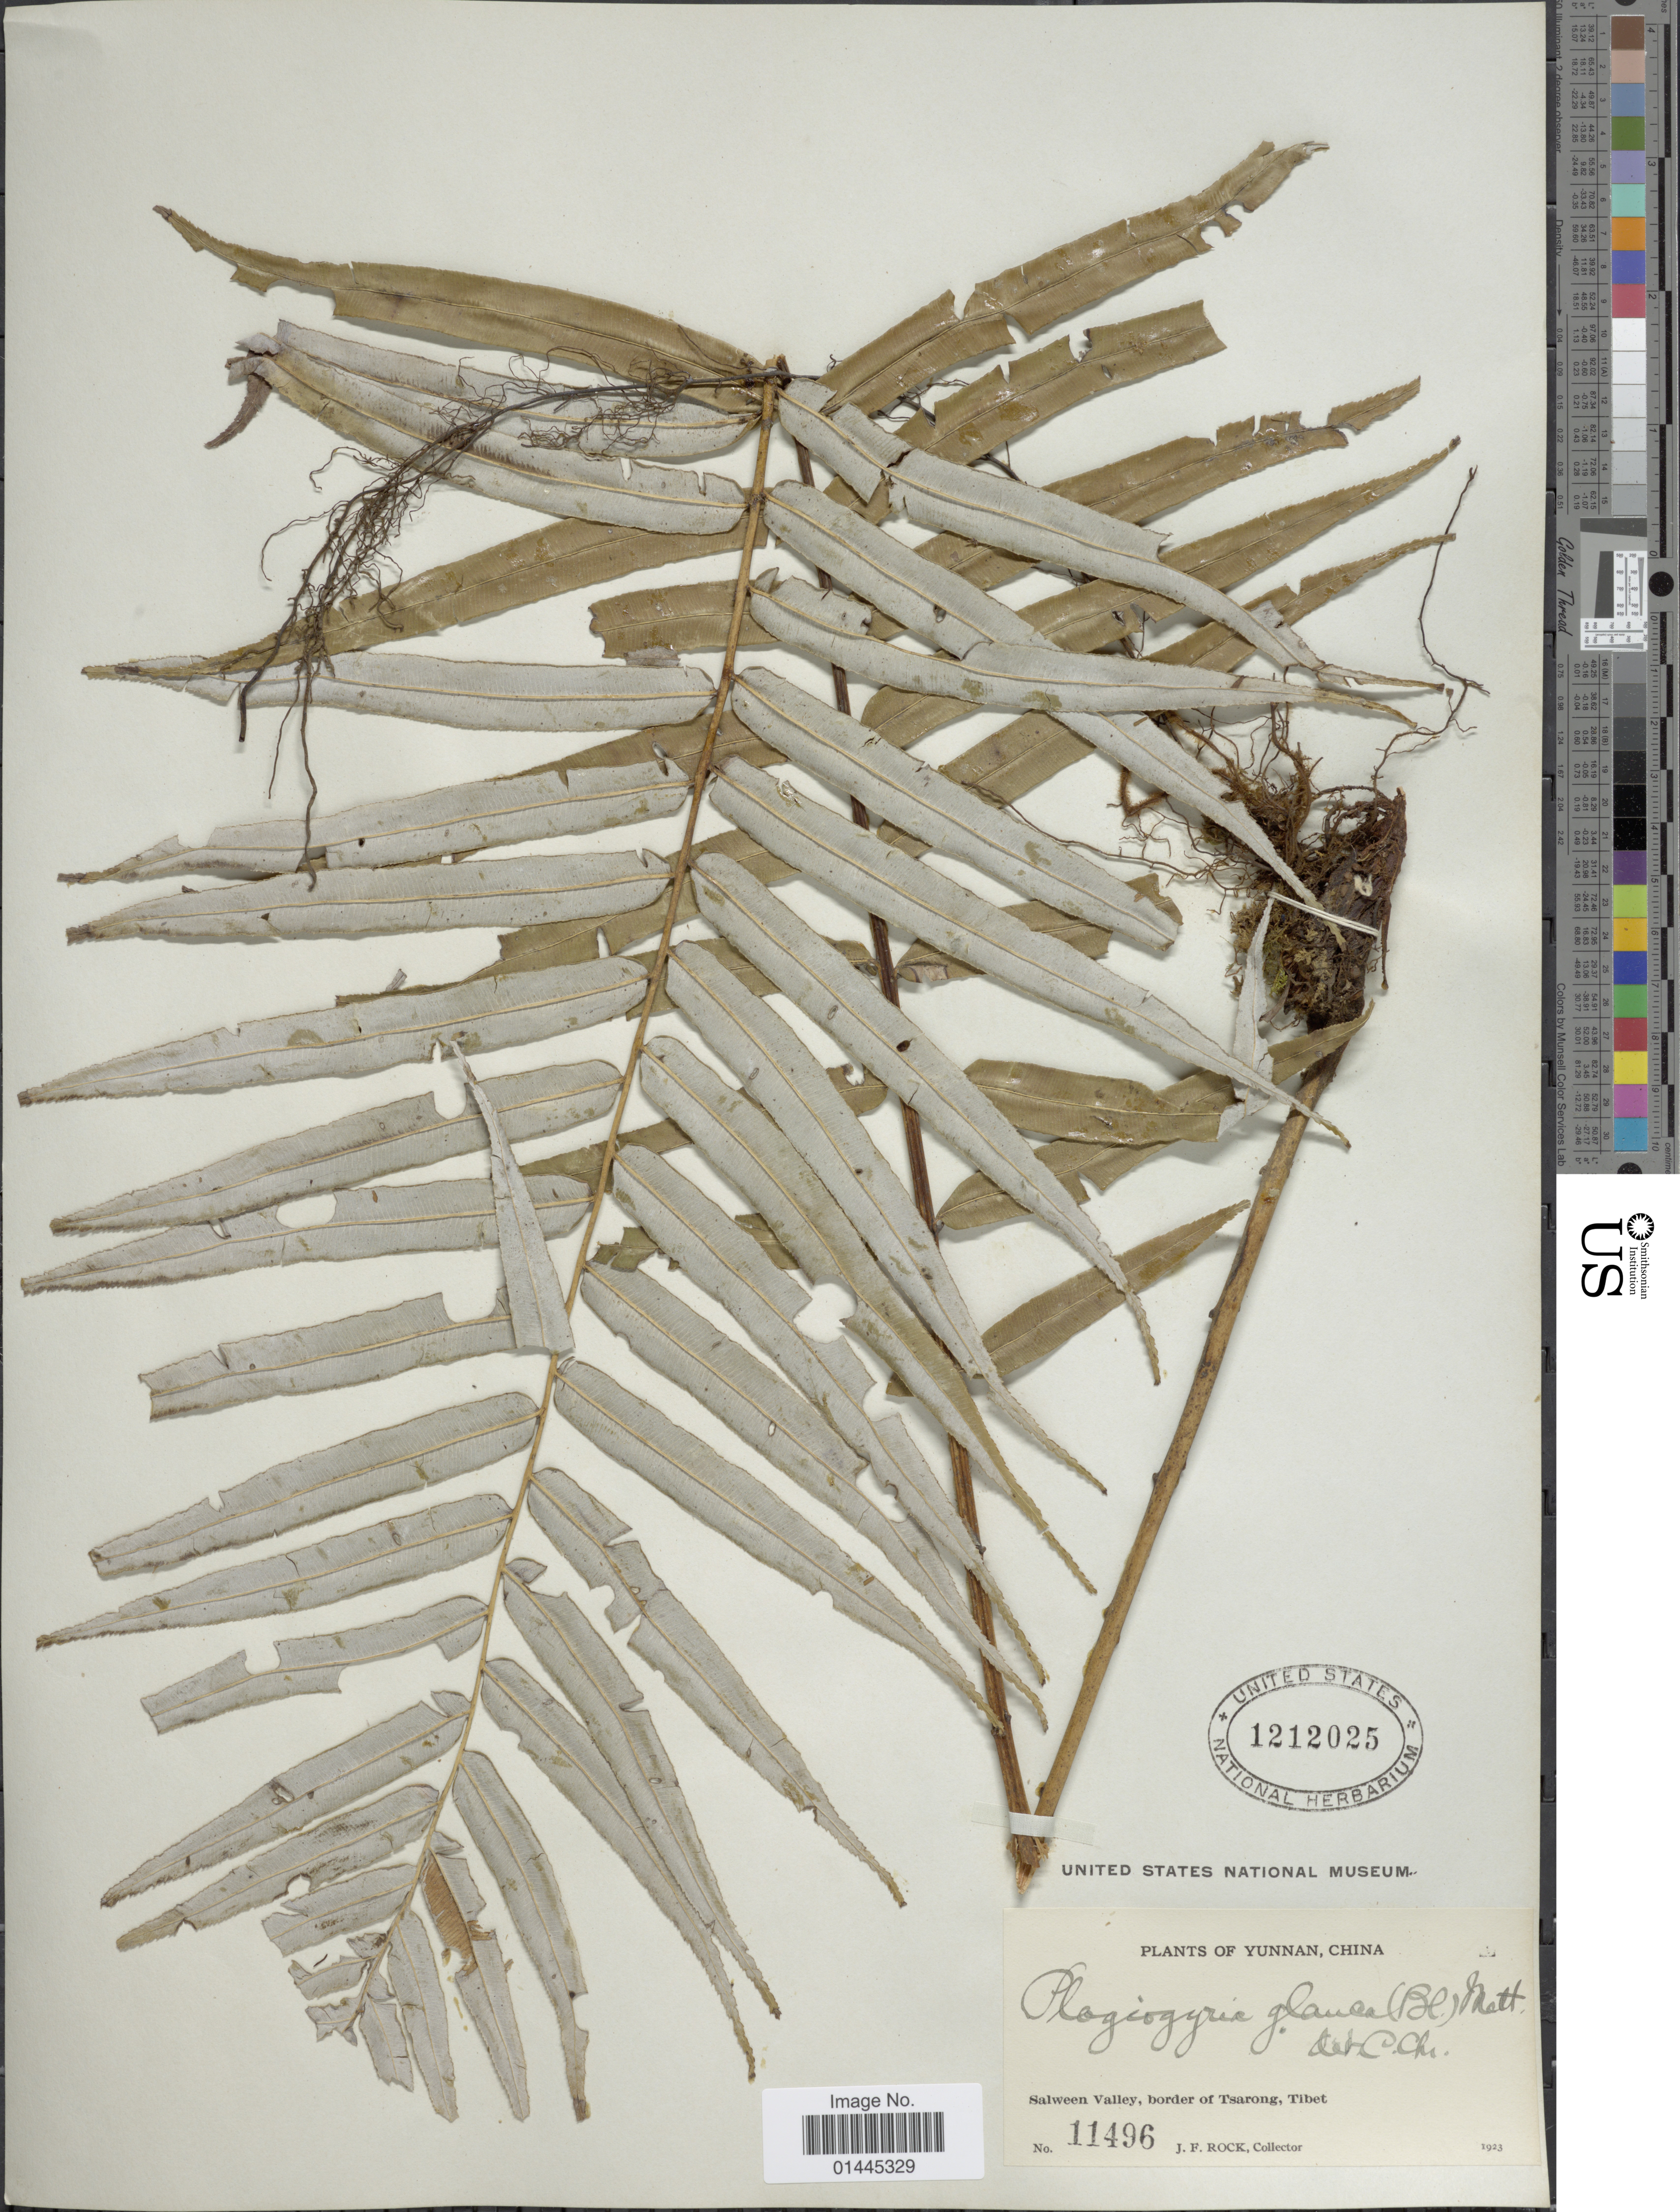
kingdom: Plantae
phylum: Tracheophyta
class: Polypodiopsida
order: Cyatheales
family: Plagiogyriaceae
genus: Plagiogyria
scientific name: Plagiogyria glauca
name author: (Blume) Mett.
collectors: J. F. Rock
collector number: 11496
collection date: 1923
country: China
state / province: Yunnan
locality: Salween Valley, border of Tsarong, Tibet.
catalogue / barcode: US 1212025